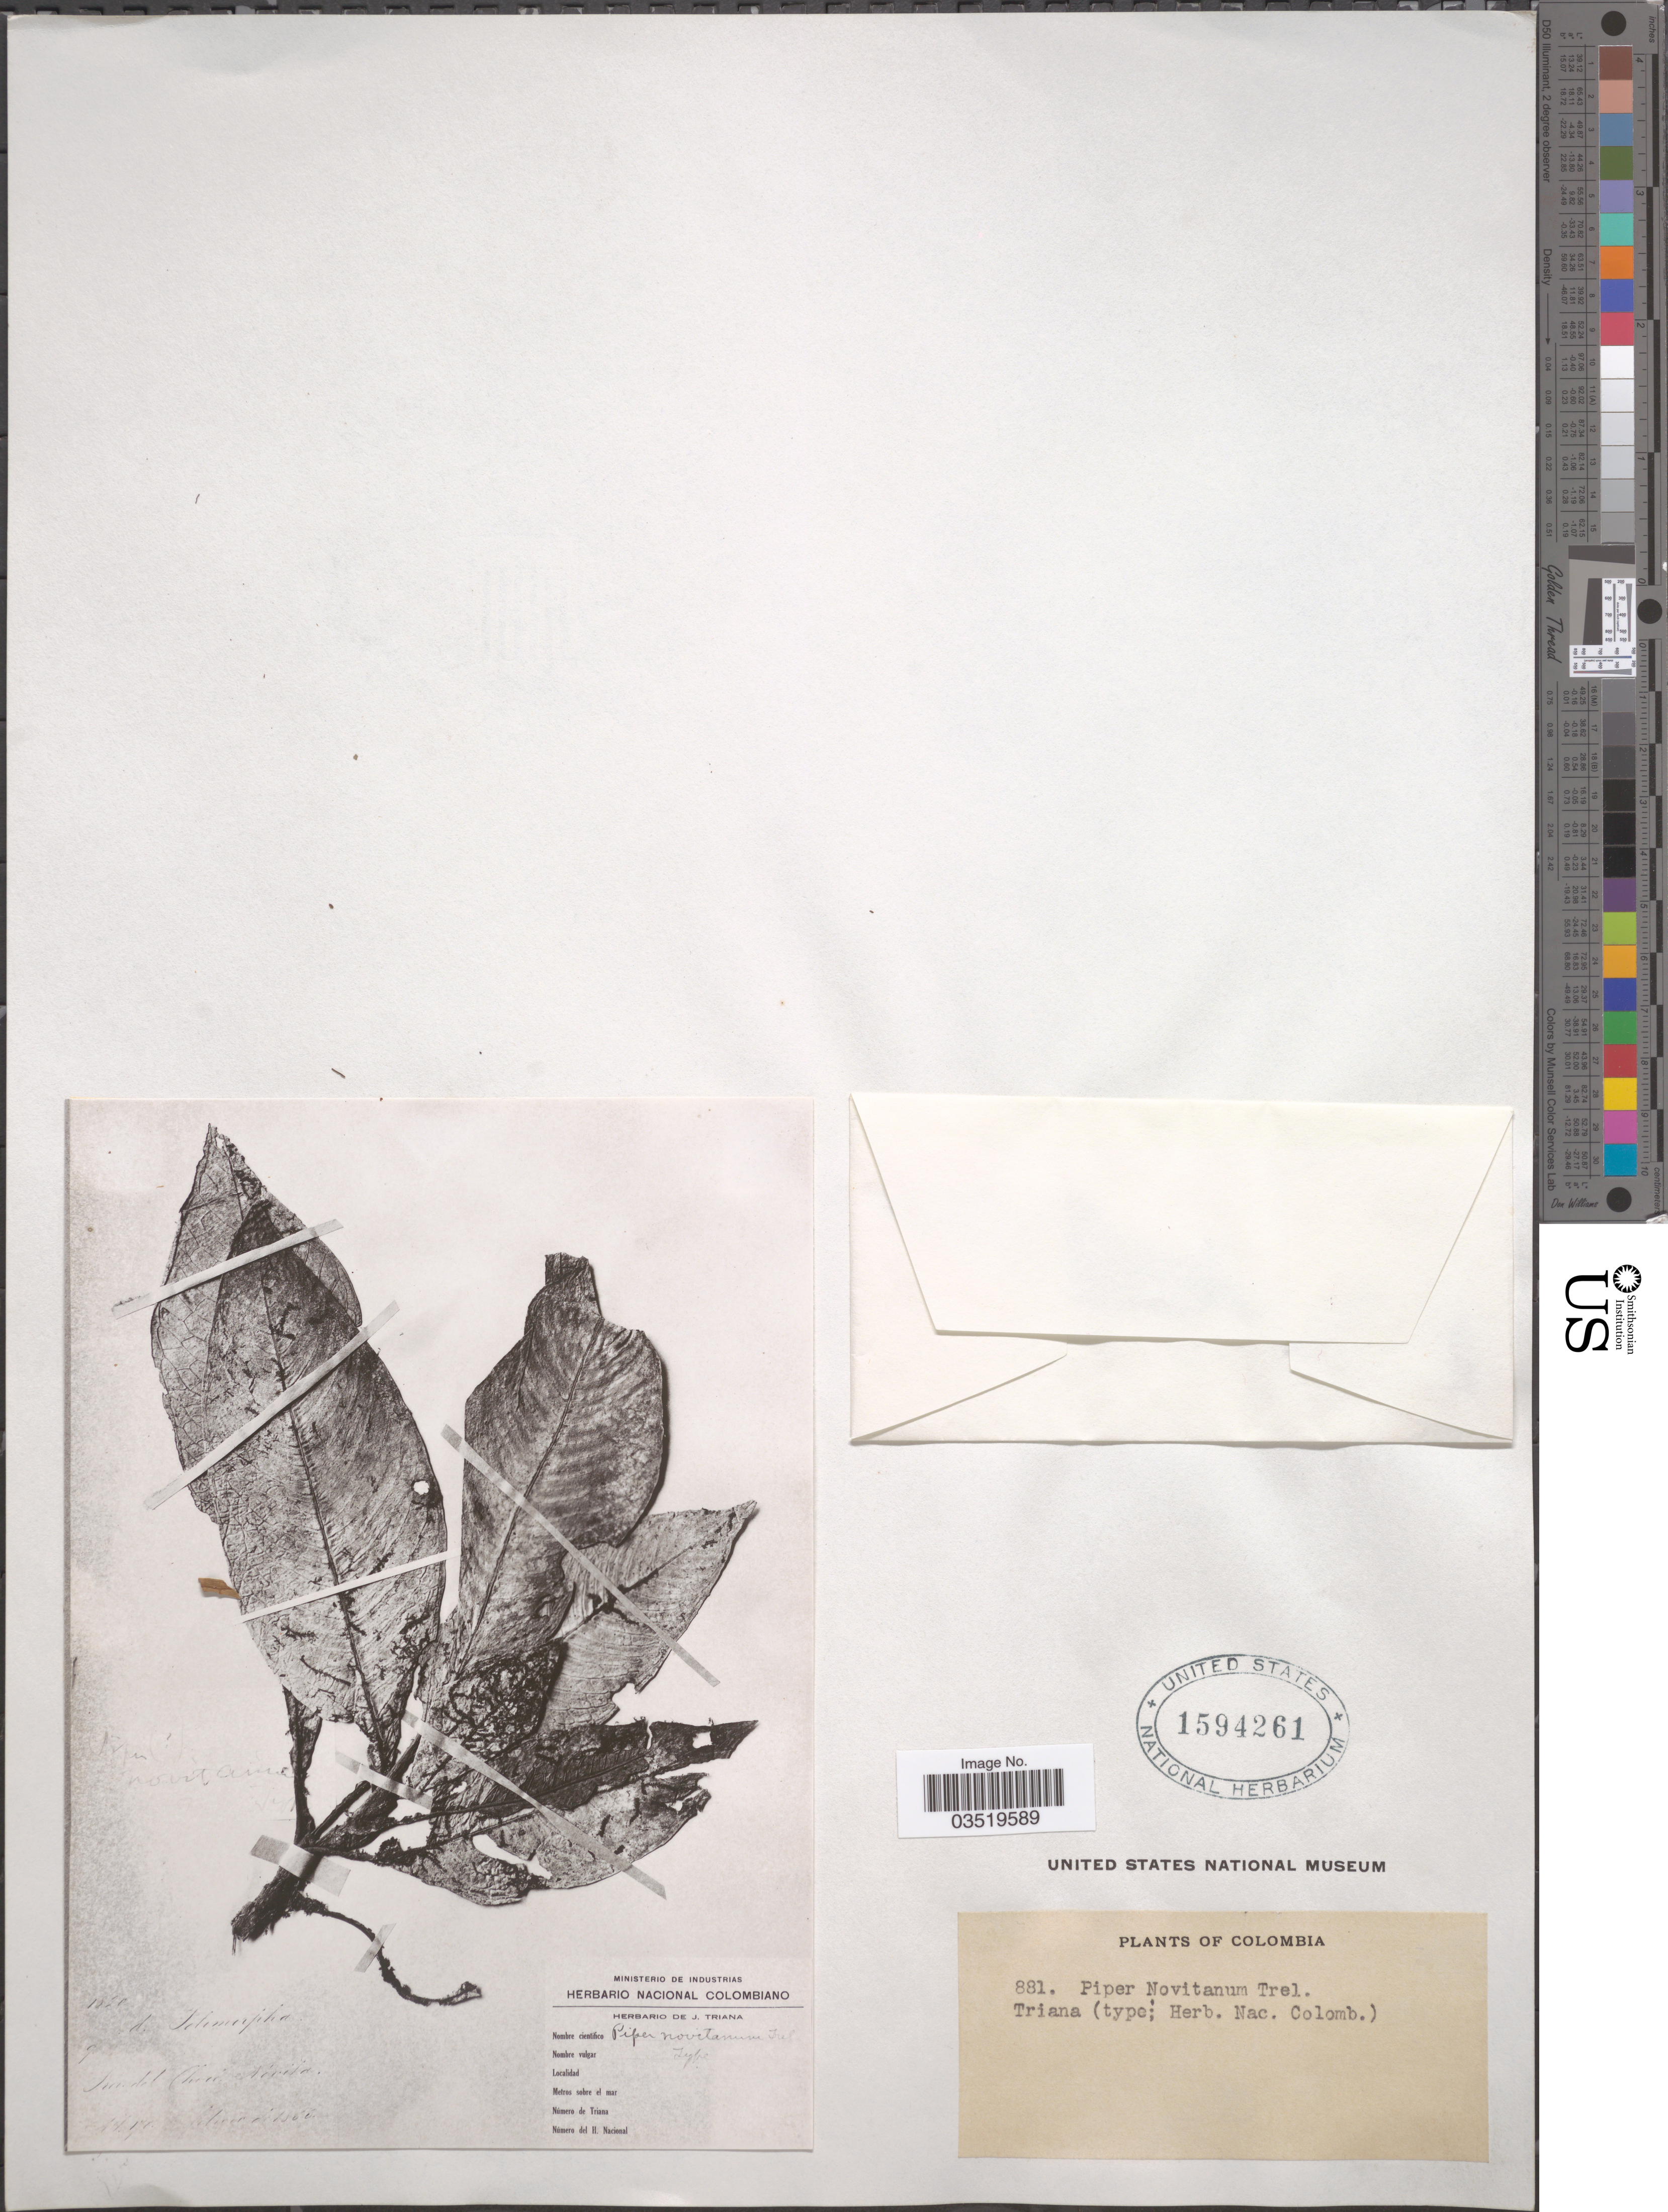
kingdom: Plantae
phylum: Tracheophyta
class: Magnoliopsida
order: Piperales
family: Piperaceae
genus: Piper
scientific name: Piper confertinodum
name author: (Trel. & Yunck.) Callejas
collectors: Ex herb. De J. Triana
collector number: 881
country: Colombia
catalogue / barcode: US 1594261